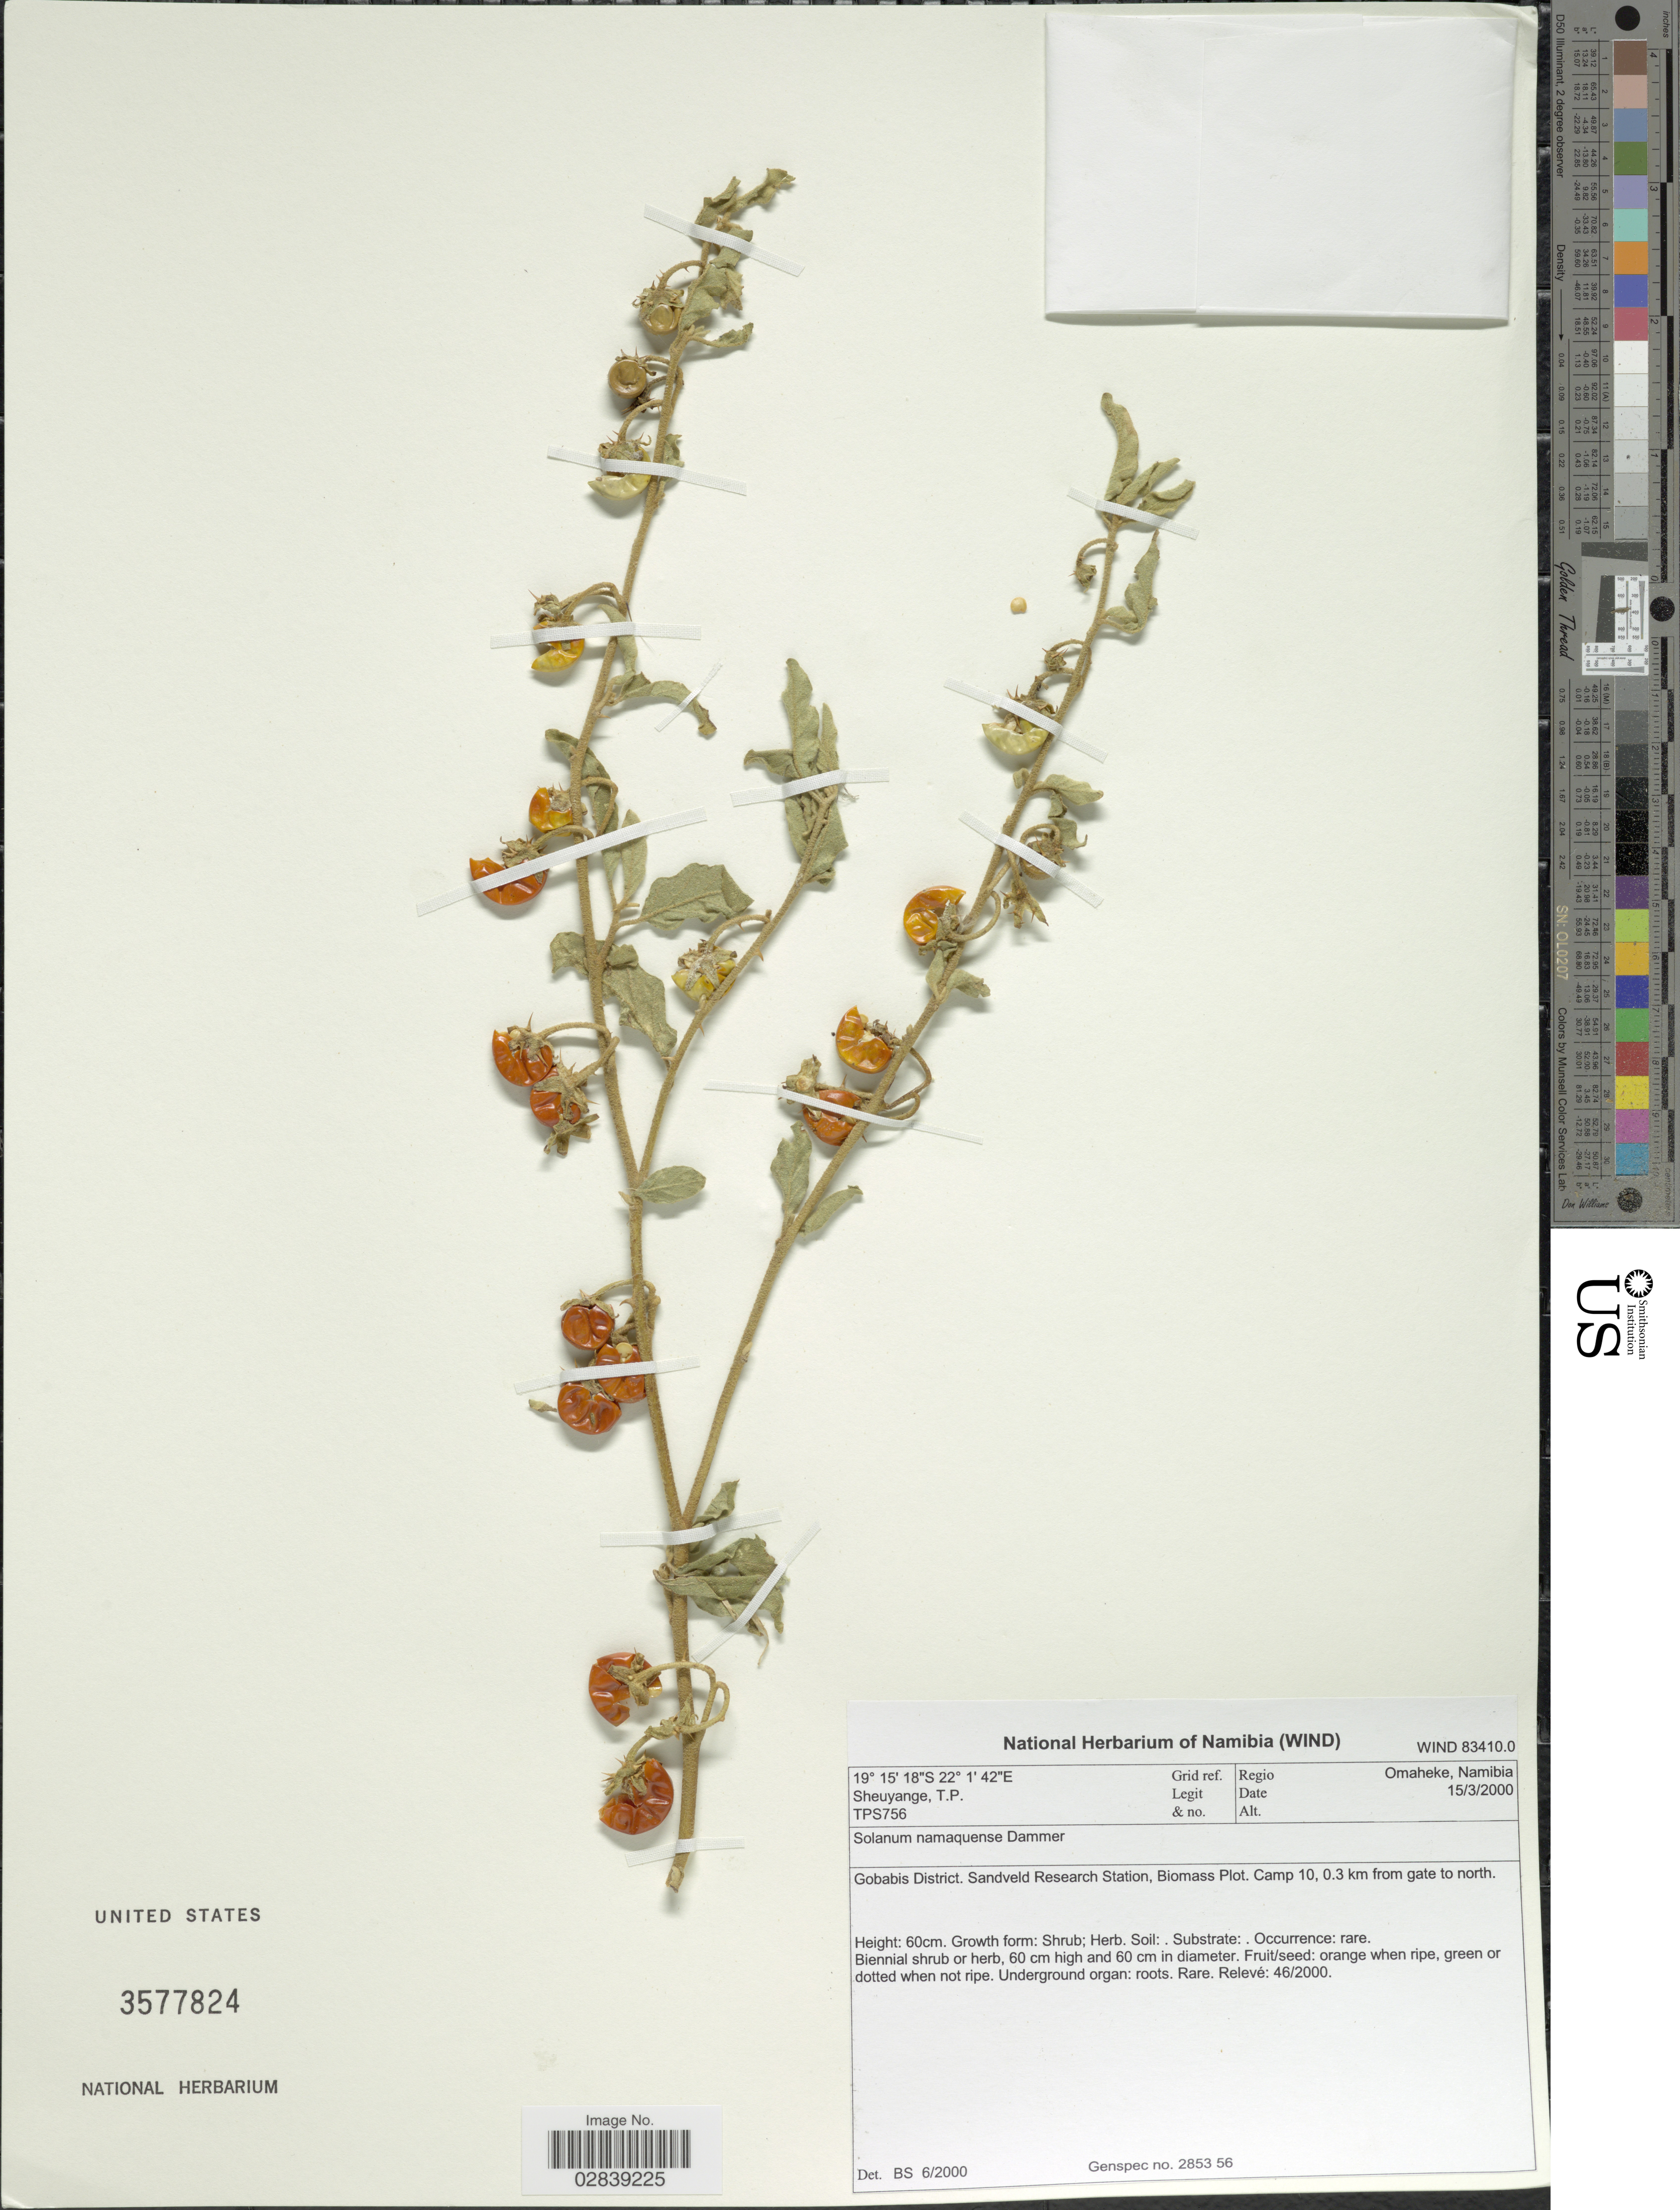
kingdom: Plantae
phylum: Tracheophyta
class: Magnoliopsida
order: Solanales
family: Solanaceae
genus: Solanum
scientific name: Solanum namaquense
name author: Dammer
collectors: T. Sheuyange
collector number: TPS756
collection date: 2000-03-15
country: Namibia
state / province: Omaheke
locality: Regio Omaheke, Gobabis District. Sandveld Research Station, Biomass Plot. Camp 10, 0.3 km from gate to north.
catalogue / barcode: US 3577824